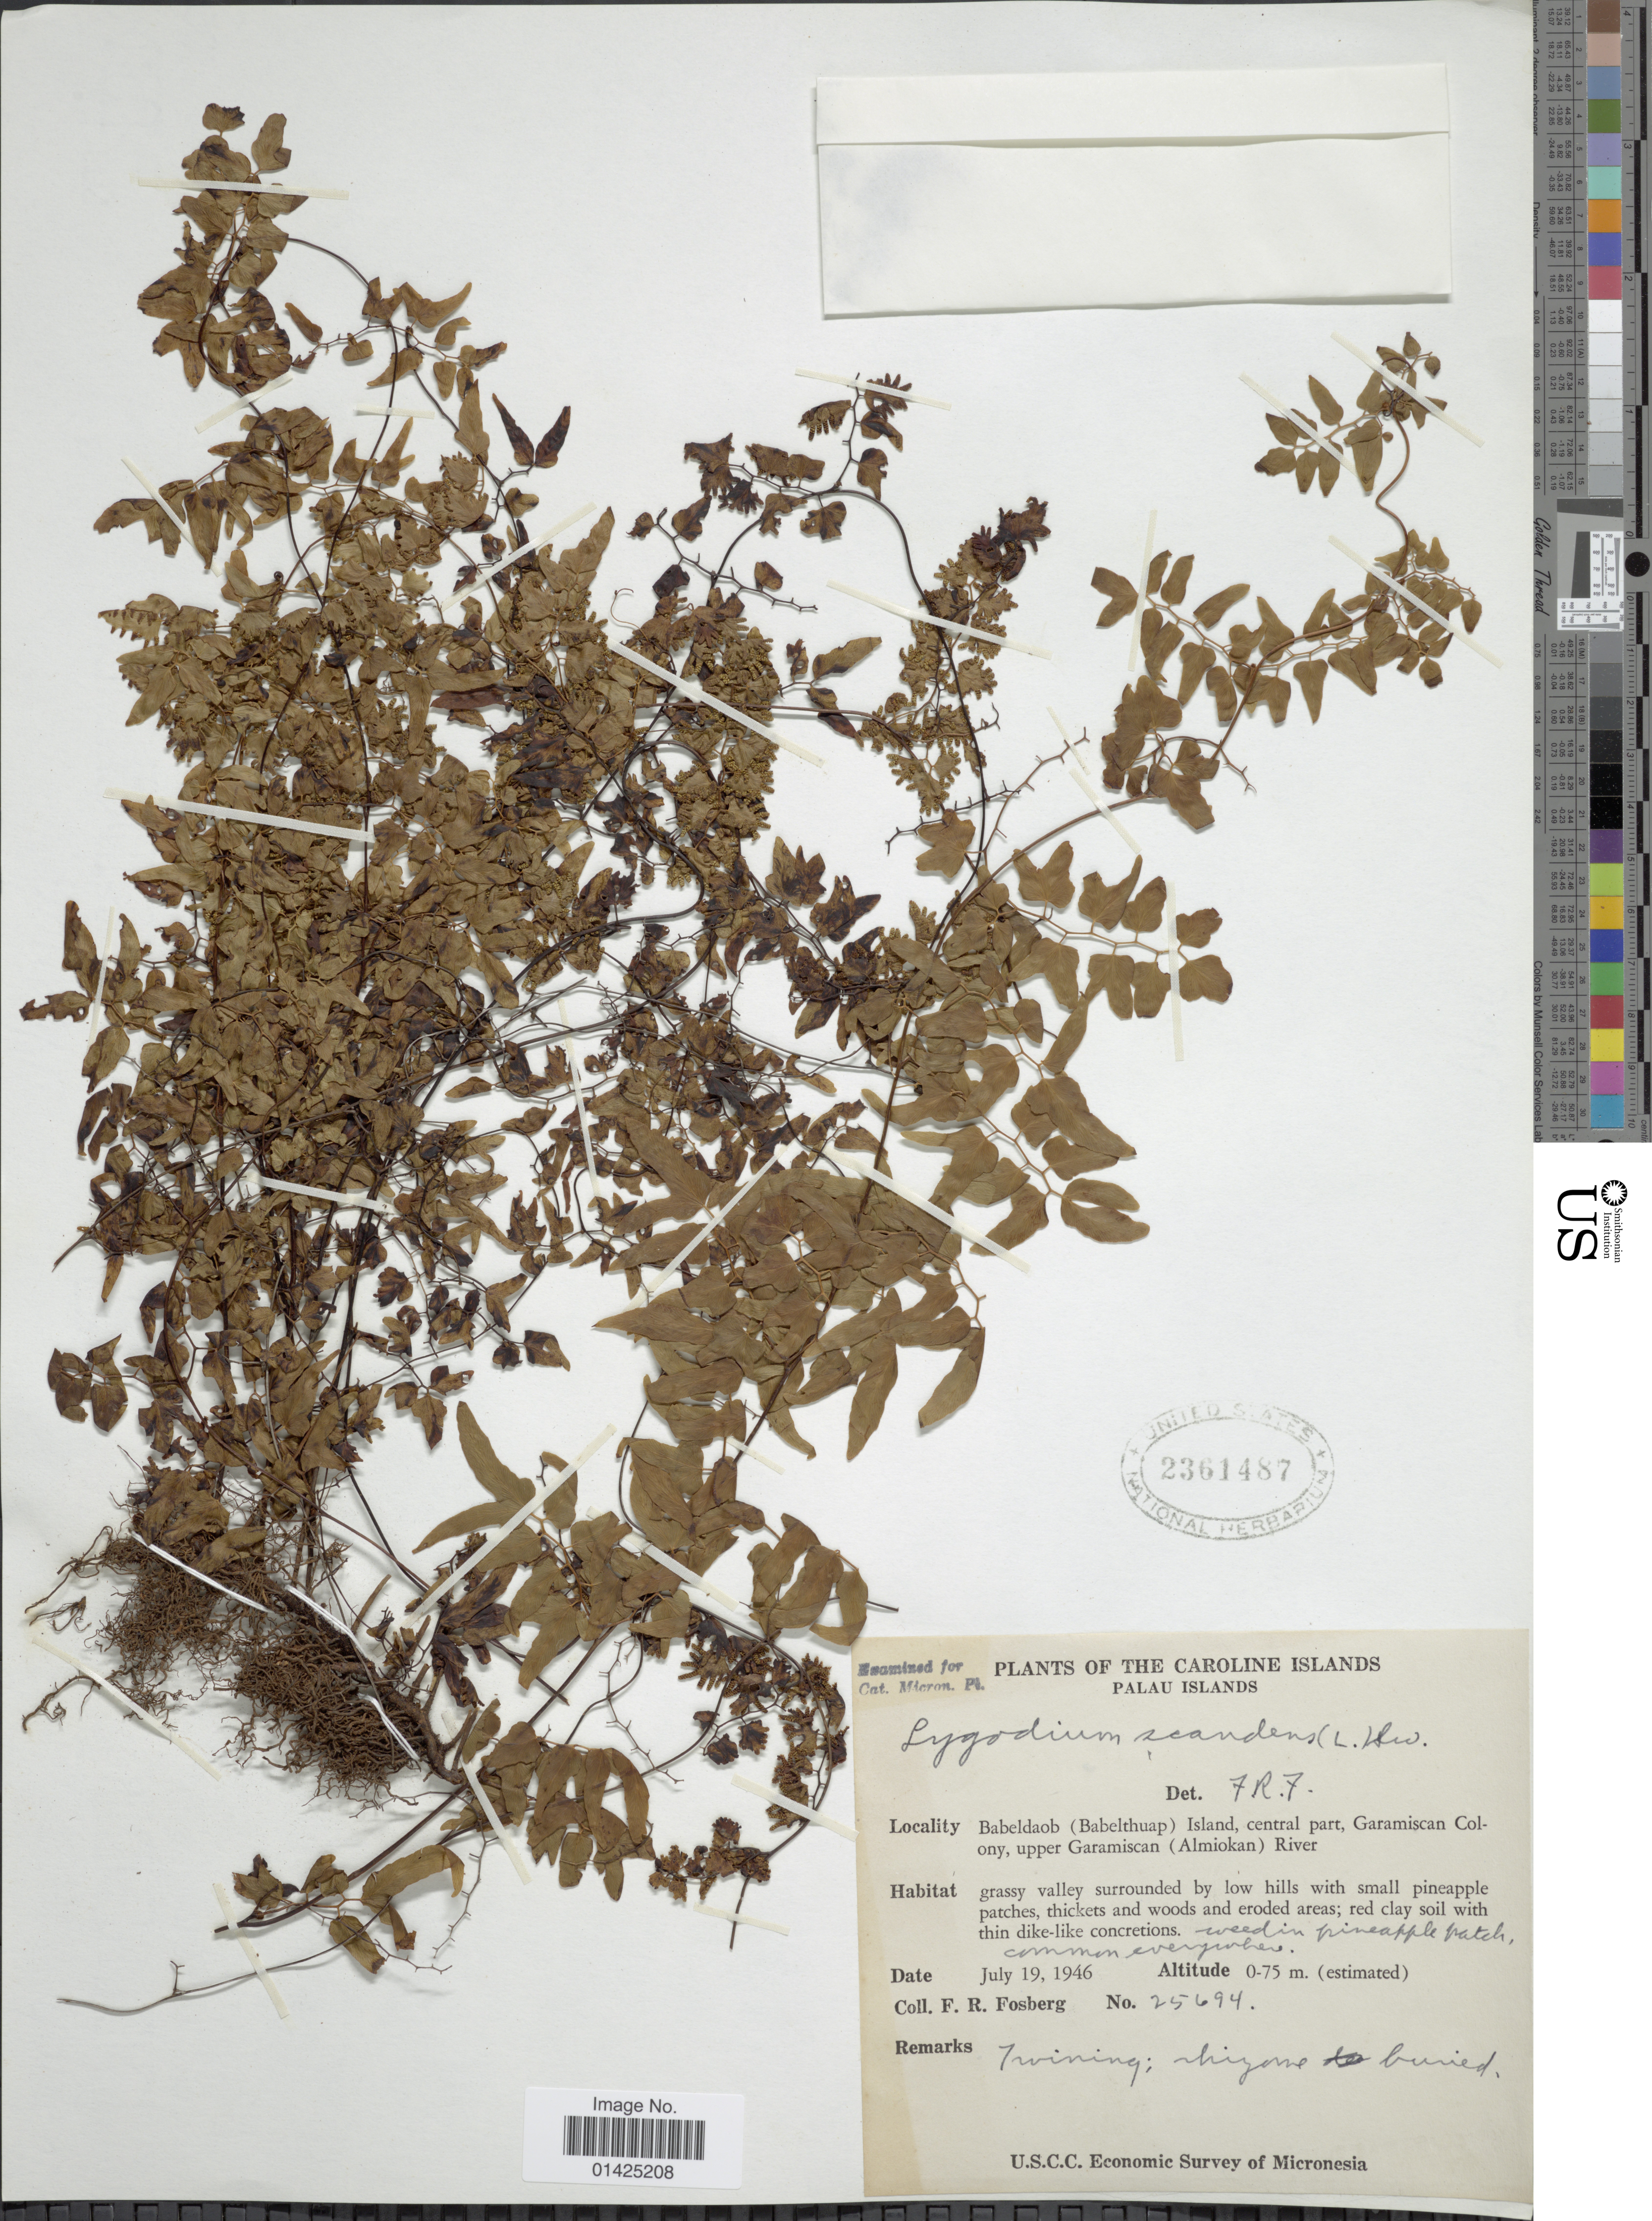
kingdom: Plantae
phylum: Tracheophyta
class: Polypodiopsida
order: Schizaeales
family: Lygodiaceae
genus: Lygodium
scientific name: Lygodium microphyllum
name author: (Cav.) R. Br.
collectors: F. R. Fosberg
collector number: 25694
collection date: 1946-07-19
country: Palau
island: Babeldaob [Babelthuap]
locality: Babeldaob (Babelthuap), Palau islands, Caroline Islands, Central part, Garamiscsn Colony, upper Garamiscan (Almiokan) River.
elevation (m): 0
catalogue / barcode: US 2361487